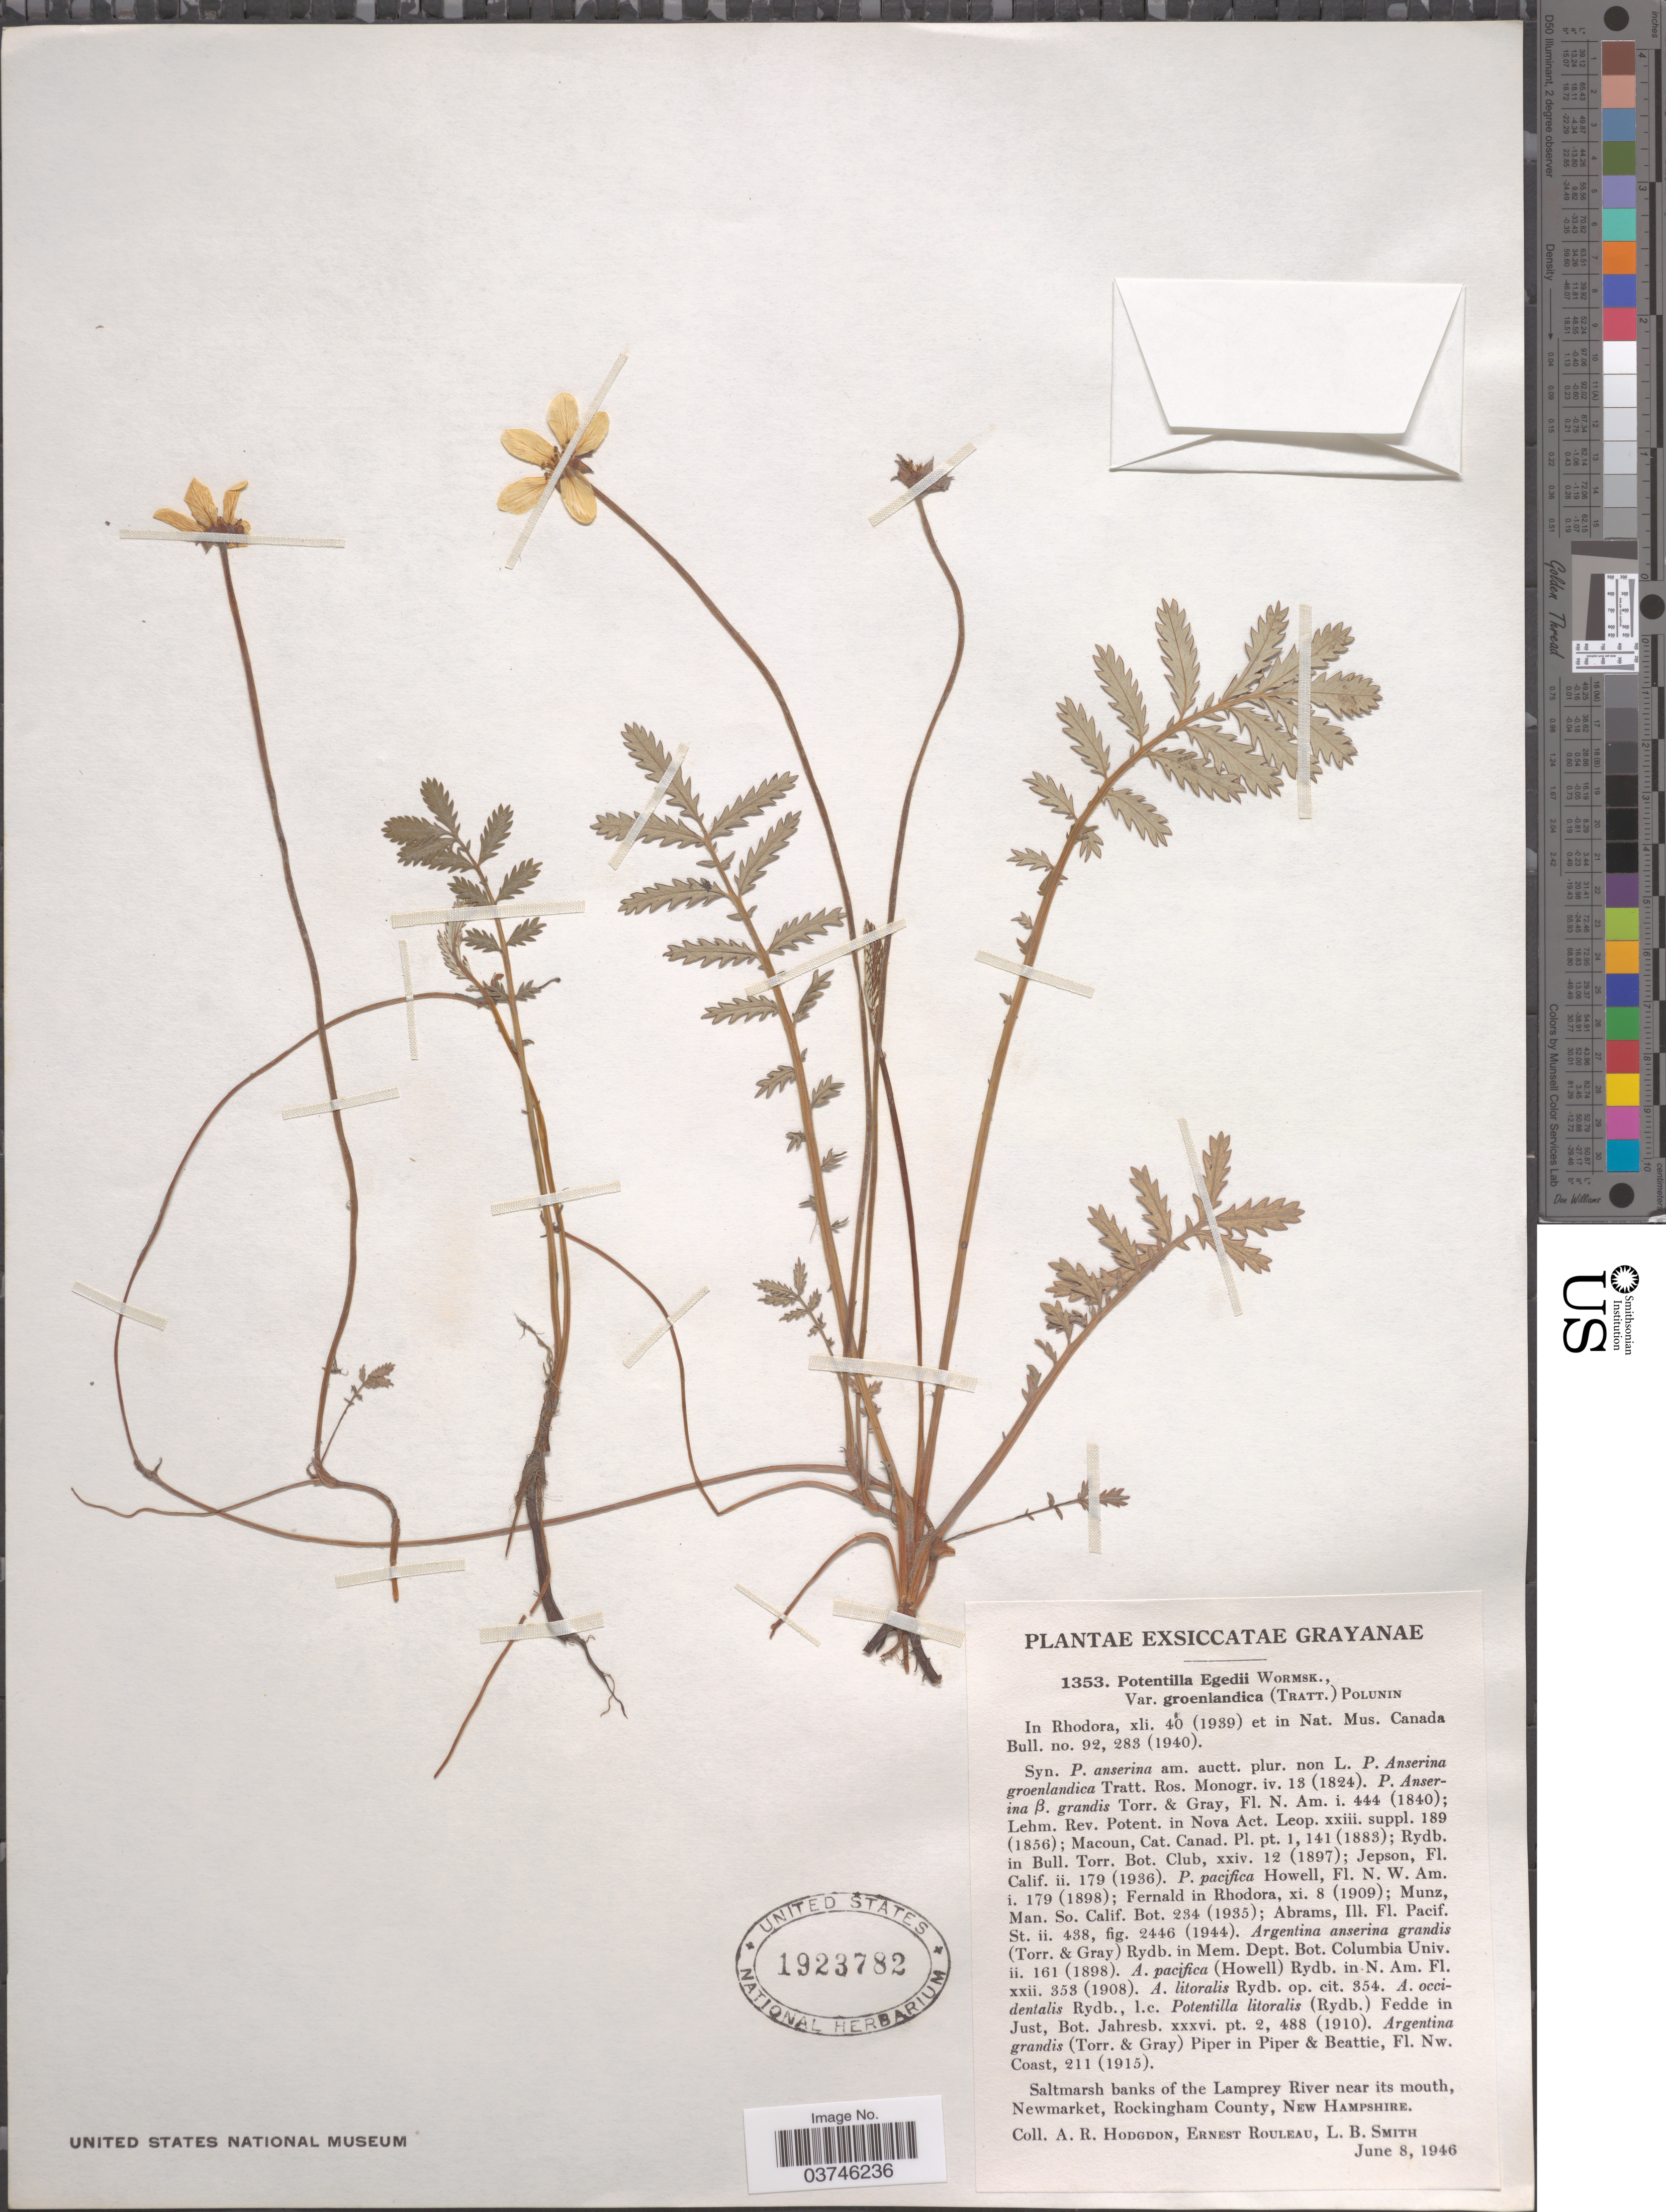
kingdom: Plantae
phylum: Tracheophyta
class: Magnoliopsida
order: Rosales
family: Rosaceae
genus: Argentina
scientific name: Argentina egedii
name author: (Wormsk. ex Oeder) Rydb.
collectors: A. R. Hodgdon, E. Rouleau & L. Smith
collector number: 1353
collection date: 1946-06-08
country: United States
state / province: New Hampshire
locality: Saltmarsh banks of the Lamprey River near its mouth, Newmarket, Rockingham County.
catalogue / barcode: US 1923782